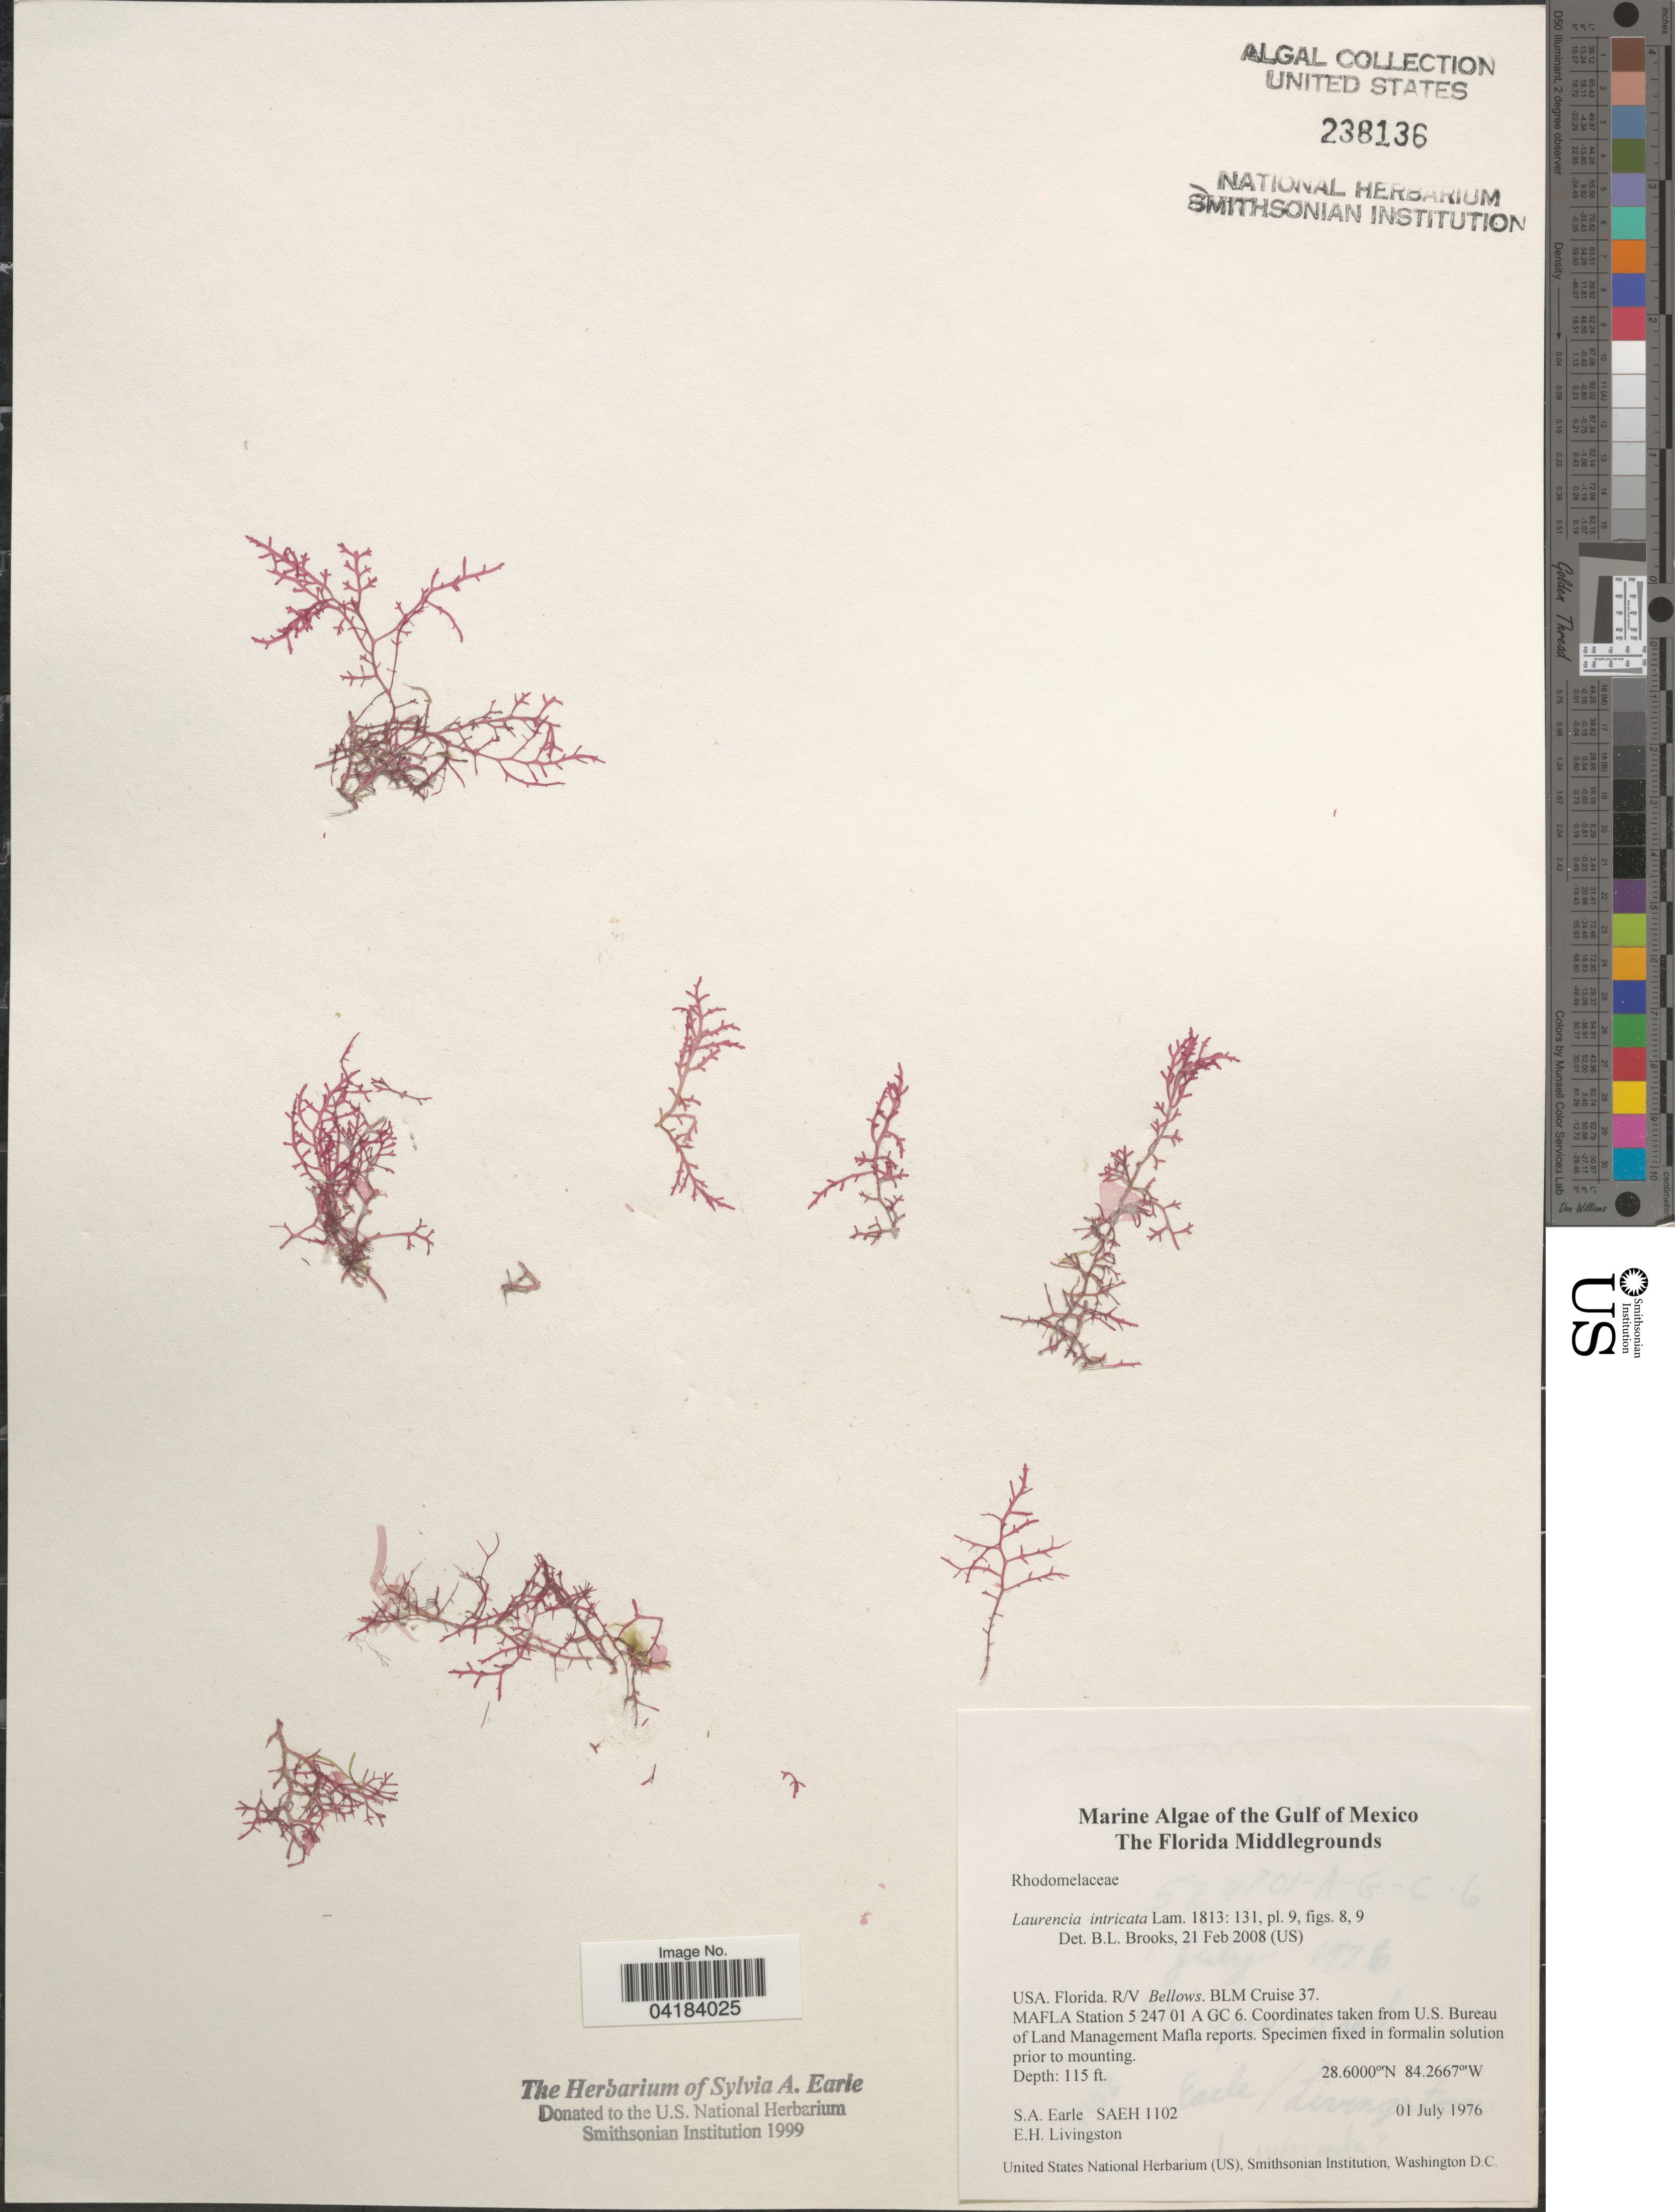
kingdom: Plantae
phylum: Rhodophyta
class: Florideophyceae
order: Ceramiales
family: Rhodomelaceae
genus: Laurencia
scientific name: Laurencia intricata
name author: J.V.Lamouroux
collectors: S. A. Earle & E. Livingston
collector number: SAEH1102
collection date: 1976-07-01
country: United States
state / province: Florida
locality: The Gulf of Mexico. The Florida Middlegrounds. R/V Bellows. BLM Cruise 37. MAFLA Station 5 247 01 A GC 6.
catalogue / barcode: US 238136